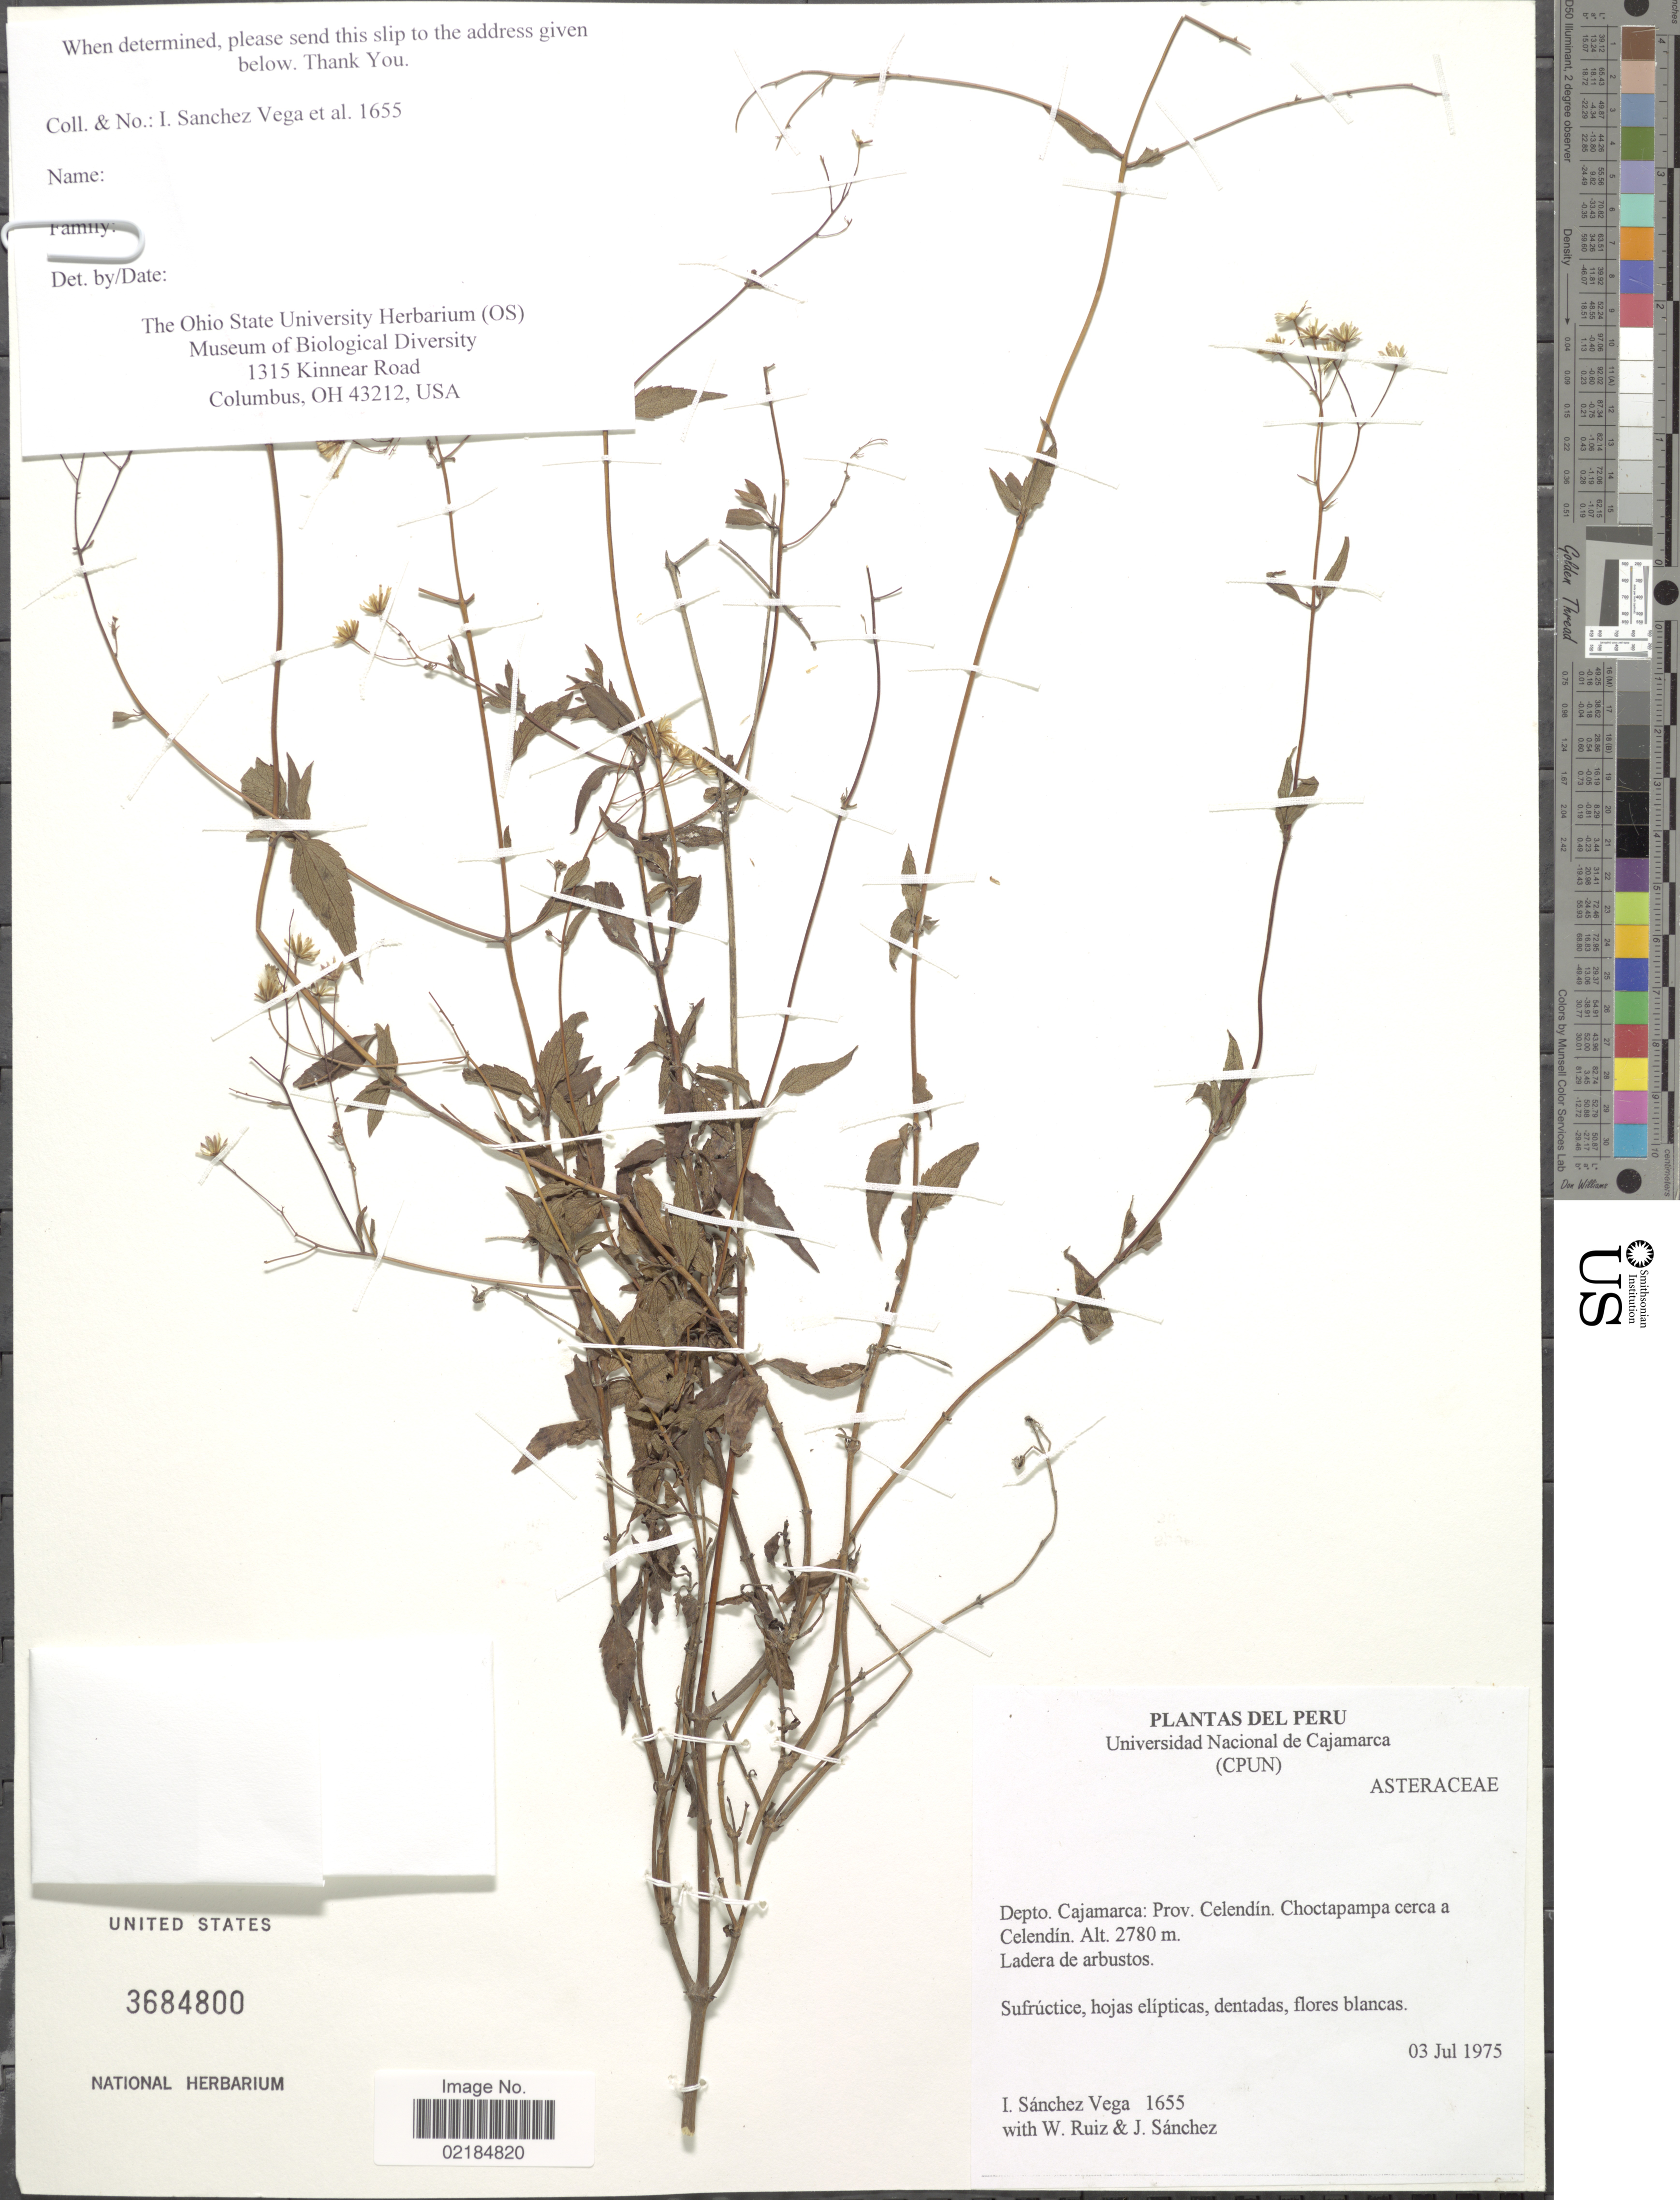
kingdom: Plantae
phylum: Tracheophyta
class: Magnoliopsida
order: Asterales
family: Asteraceae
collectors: I. Sánchez Vega, W. Ruiz & J. Sánchez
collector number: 1655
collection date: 1975-07-03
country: Peru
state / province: Cajamarca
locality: Depto. Cajamarca: Prov. Celedin; Choctapampa cerca a Celendin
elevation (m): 2780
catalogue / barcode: US 3684800